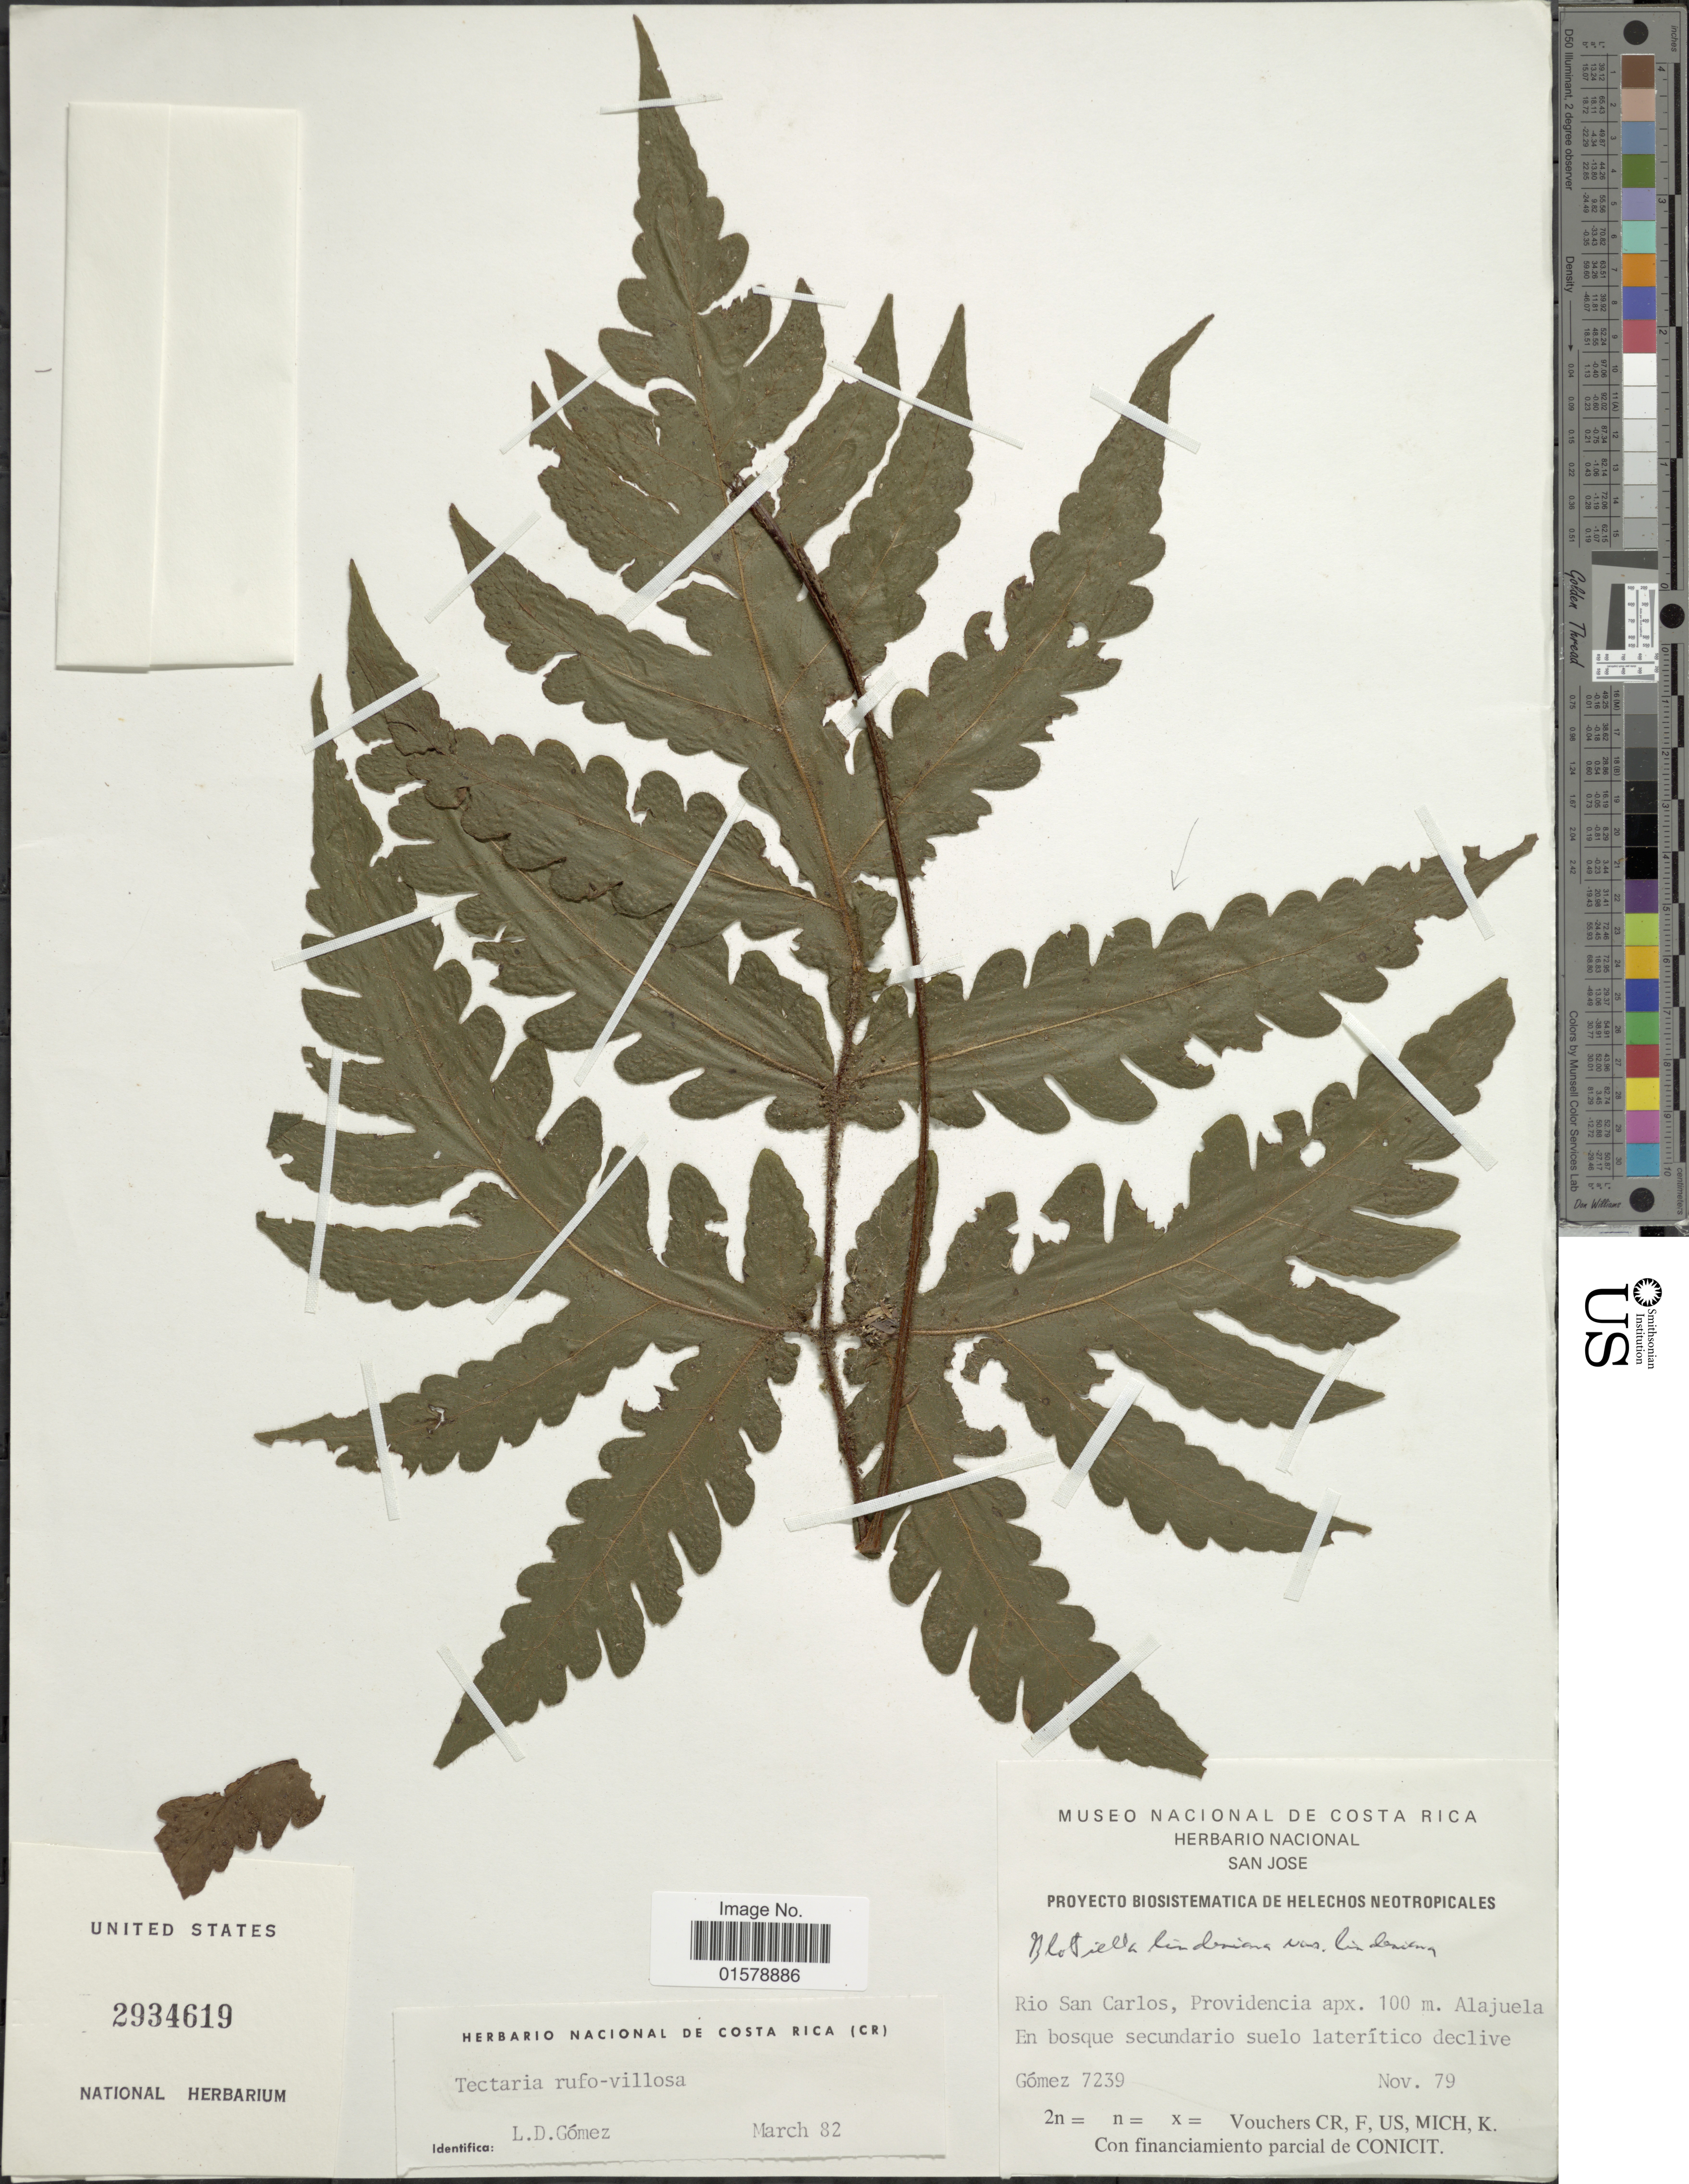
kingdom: Plantae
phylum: Tracheophyta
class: Polypodiopsida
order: Polypodiales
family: Tectariaceae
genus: Tectaria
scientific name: Tectaria rufovillosa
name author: (Rosenst.) C. Chr.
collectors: Gomez, --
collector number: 7239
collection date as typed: Transcribed d/m/y: /11/79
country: Costa Rica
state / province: Alajuela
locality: San Jose. Rio San Carlos, Providencia, Allajuela en bosque secundario suelo lateritico declive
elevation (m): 100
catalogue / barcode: US 2934619